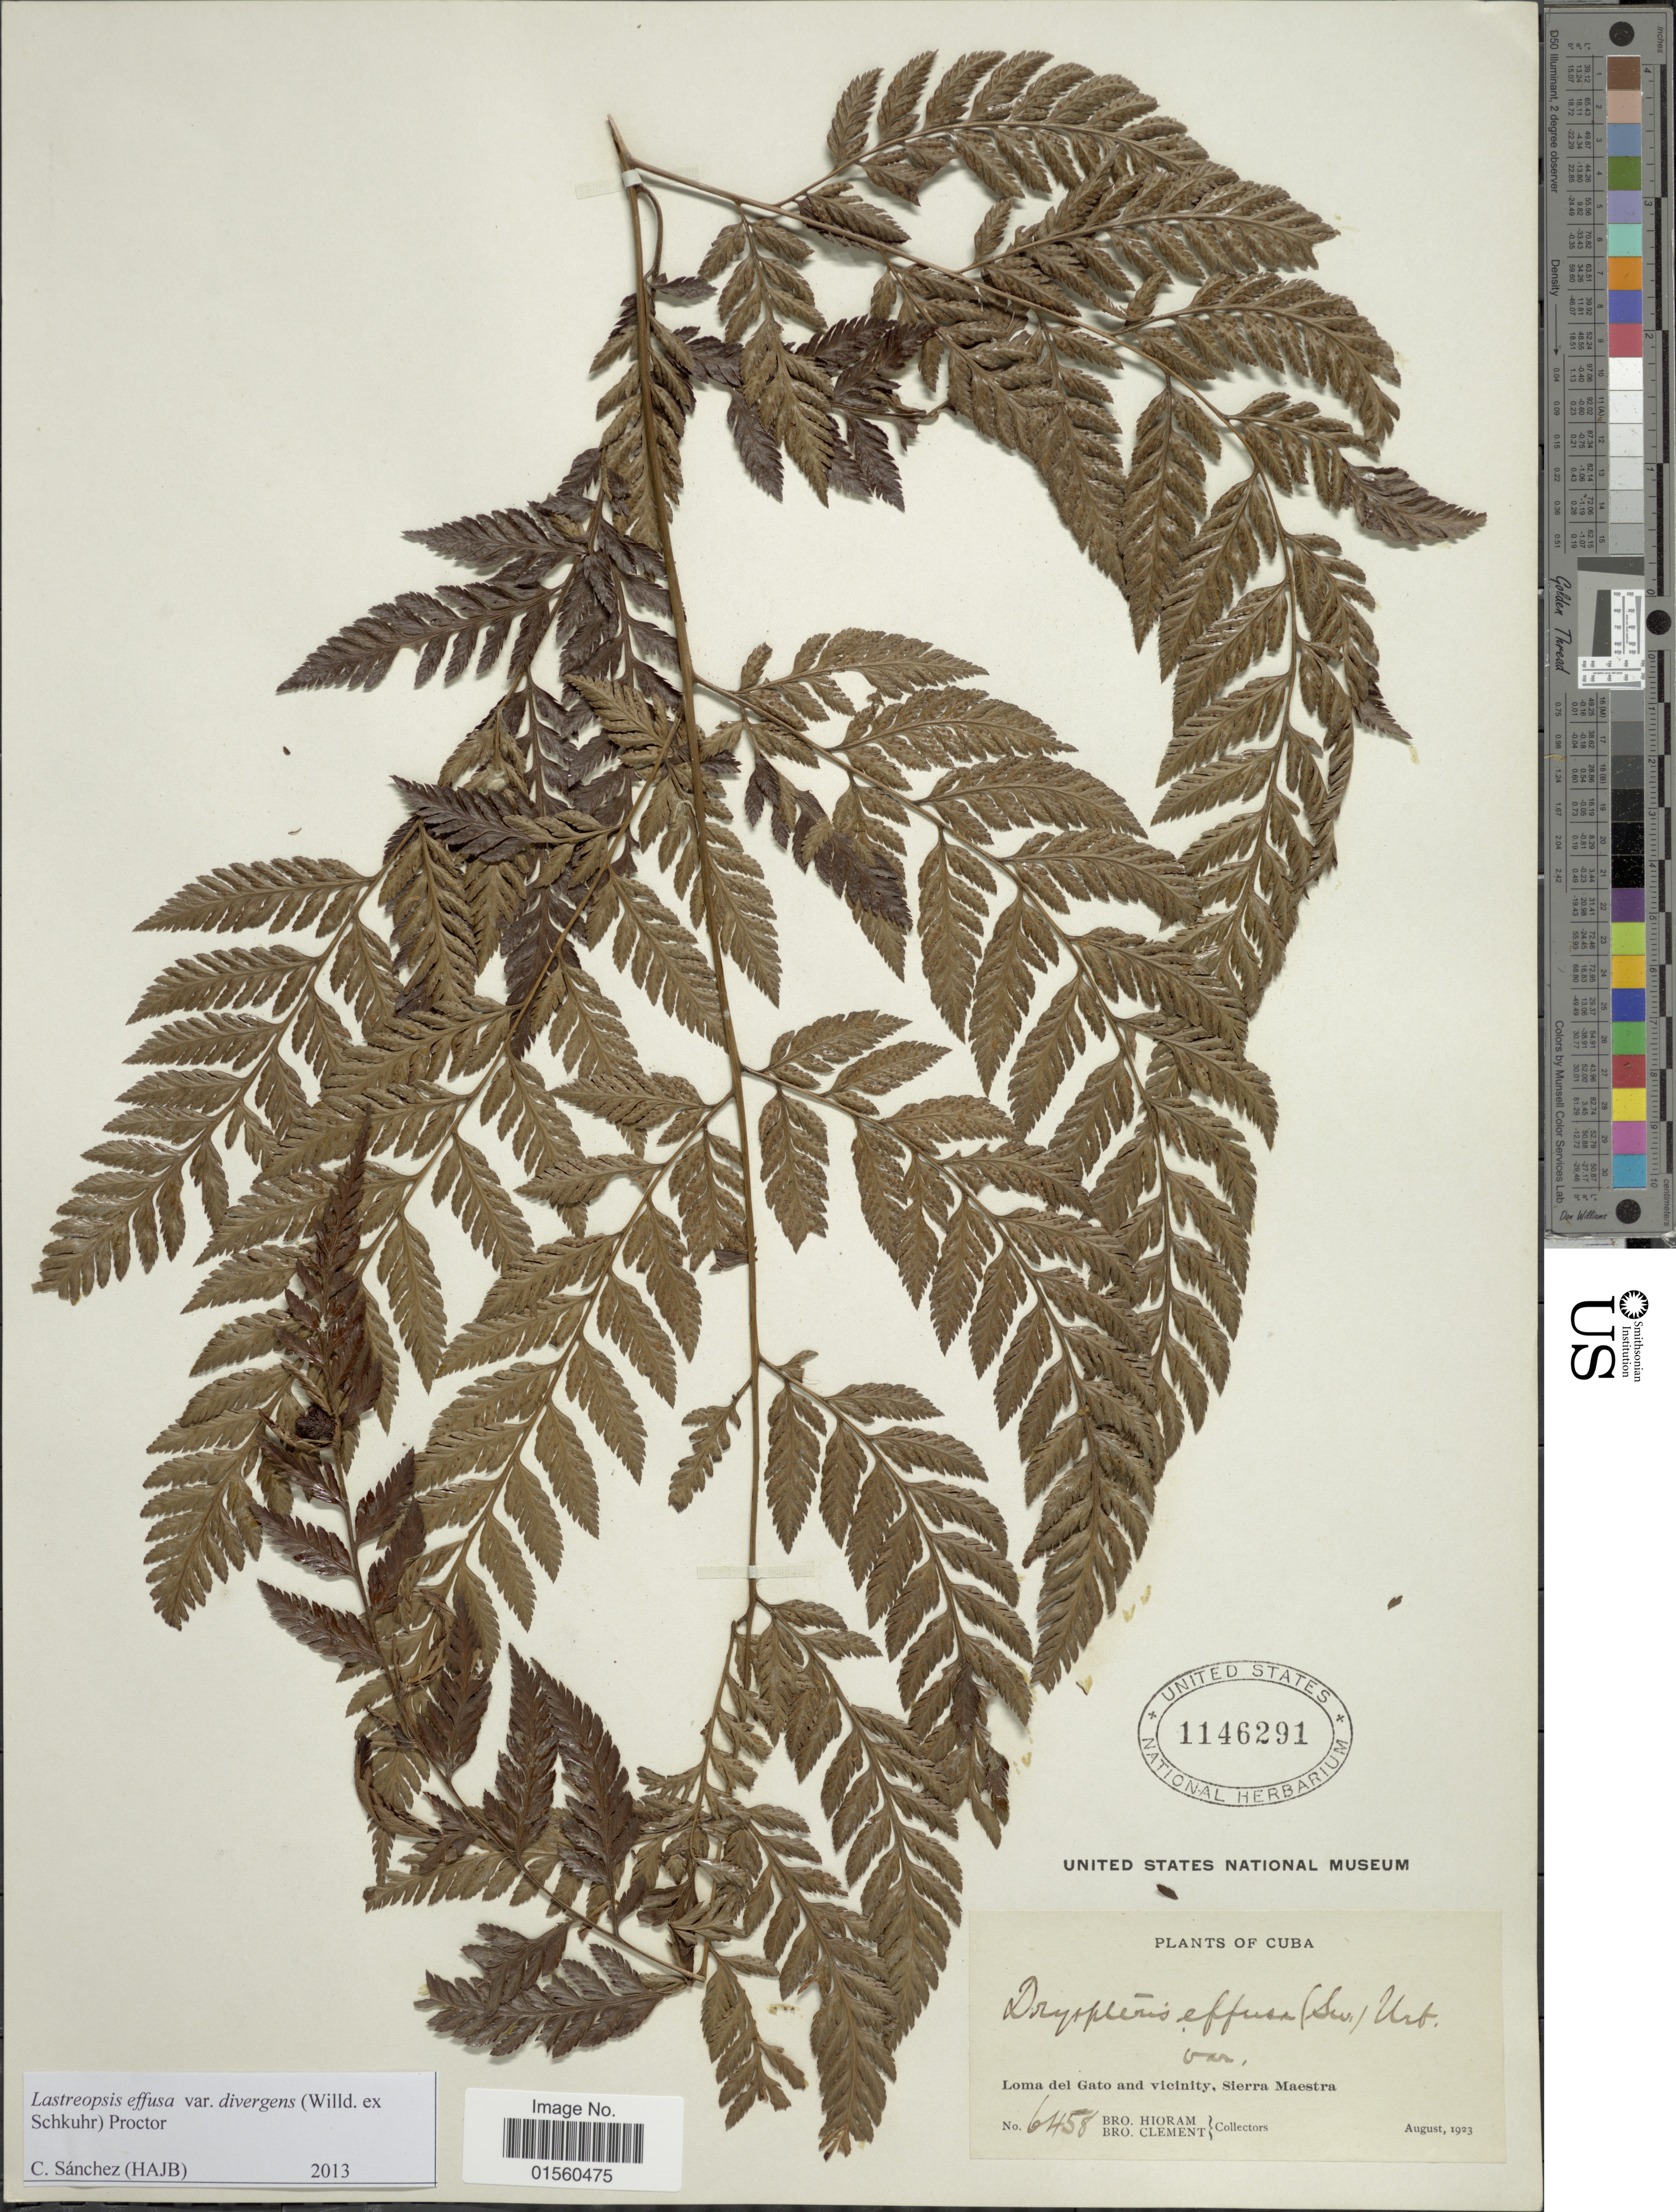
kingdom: Plantae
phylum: Tracheophyta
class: Polypodiopsida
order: Polypodiales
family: Dryopteridaceae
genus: Parapolystichum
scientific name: Parapolystichum effusum var. effusum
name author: (Sw.) Ching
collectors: Bro. Hioram & B. Clement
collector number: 6458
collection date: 1923-08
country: Cuba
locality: Loma del Gato and vicinity, Sierra Maestra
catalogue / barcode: US 1146291